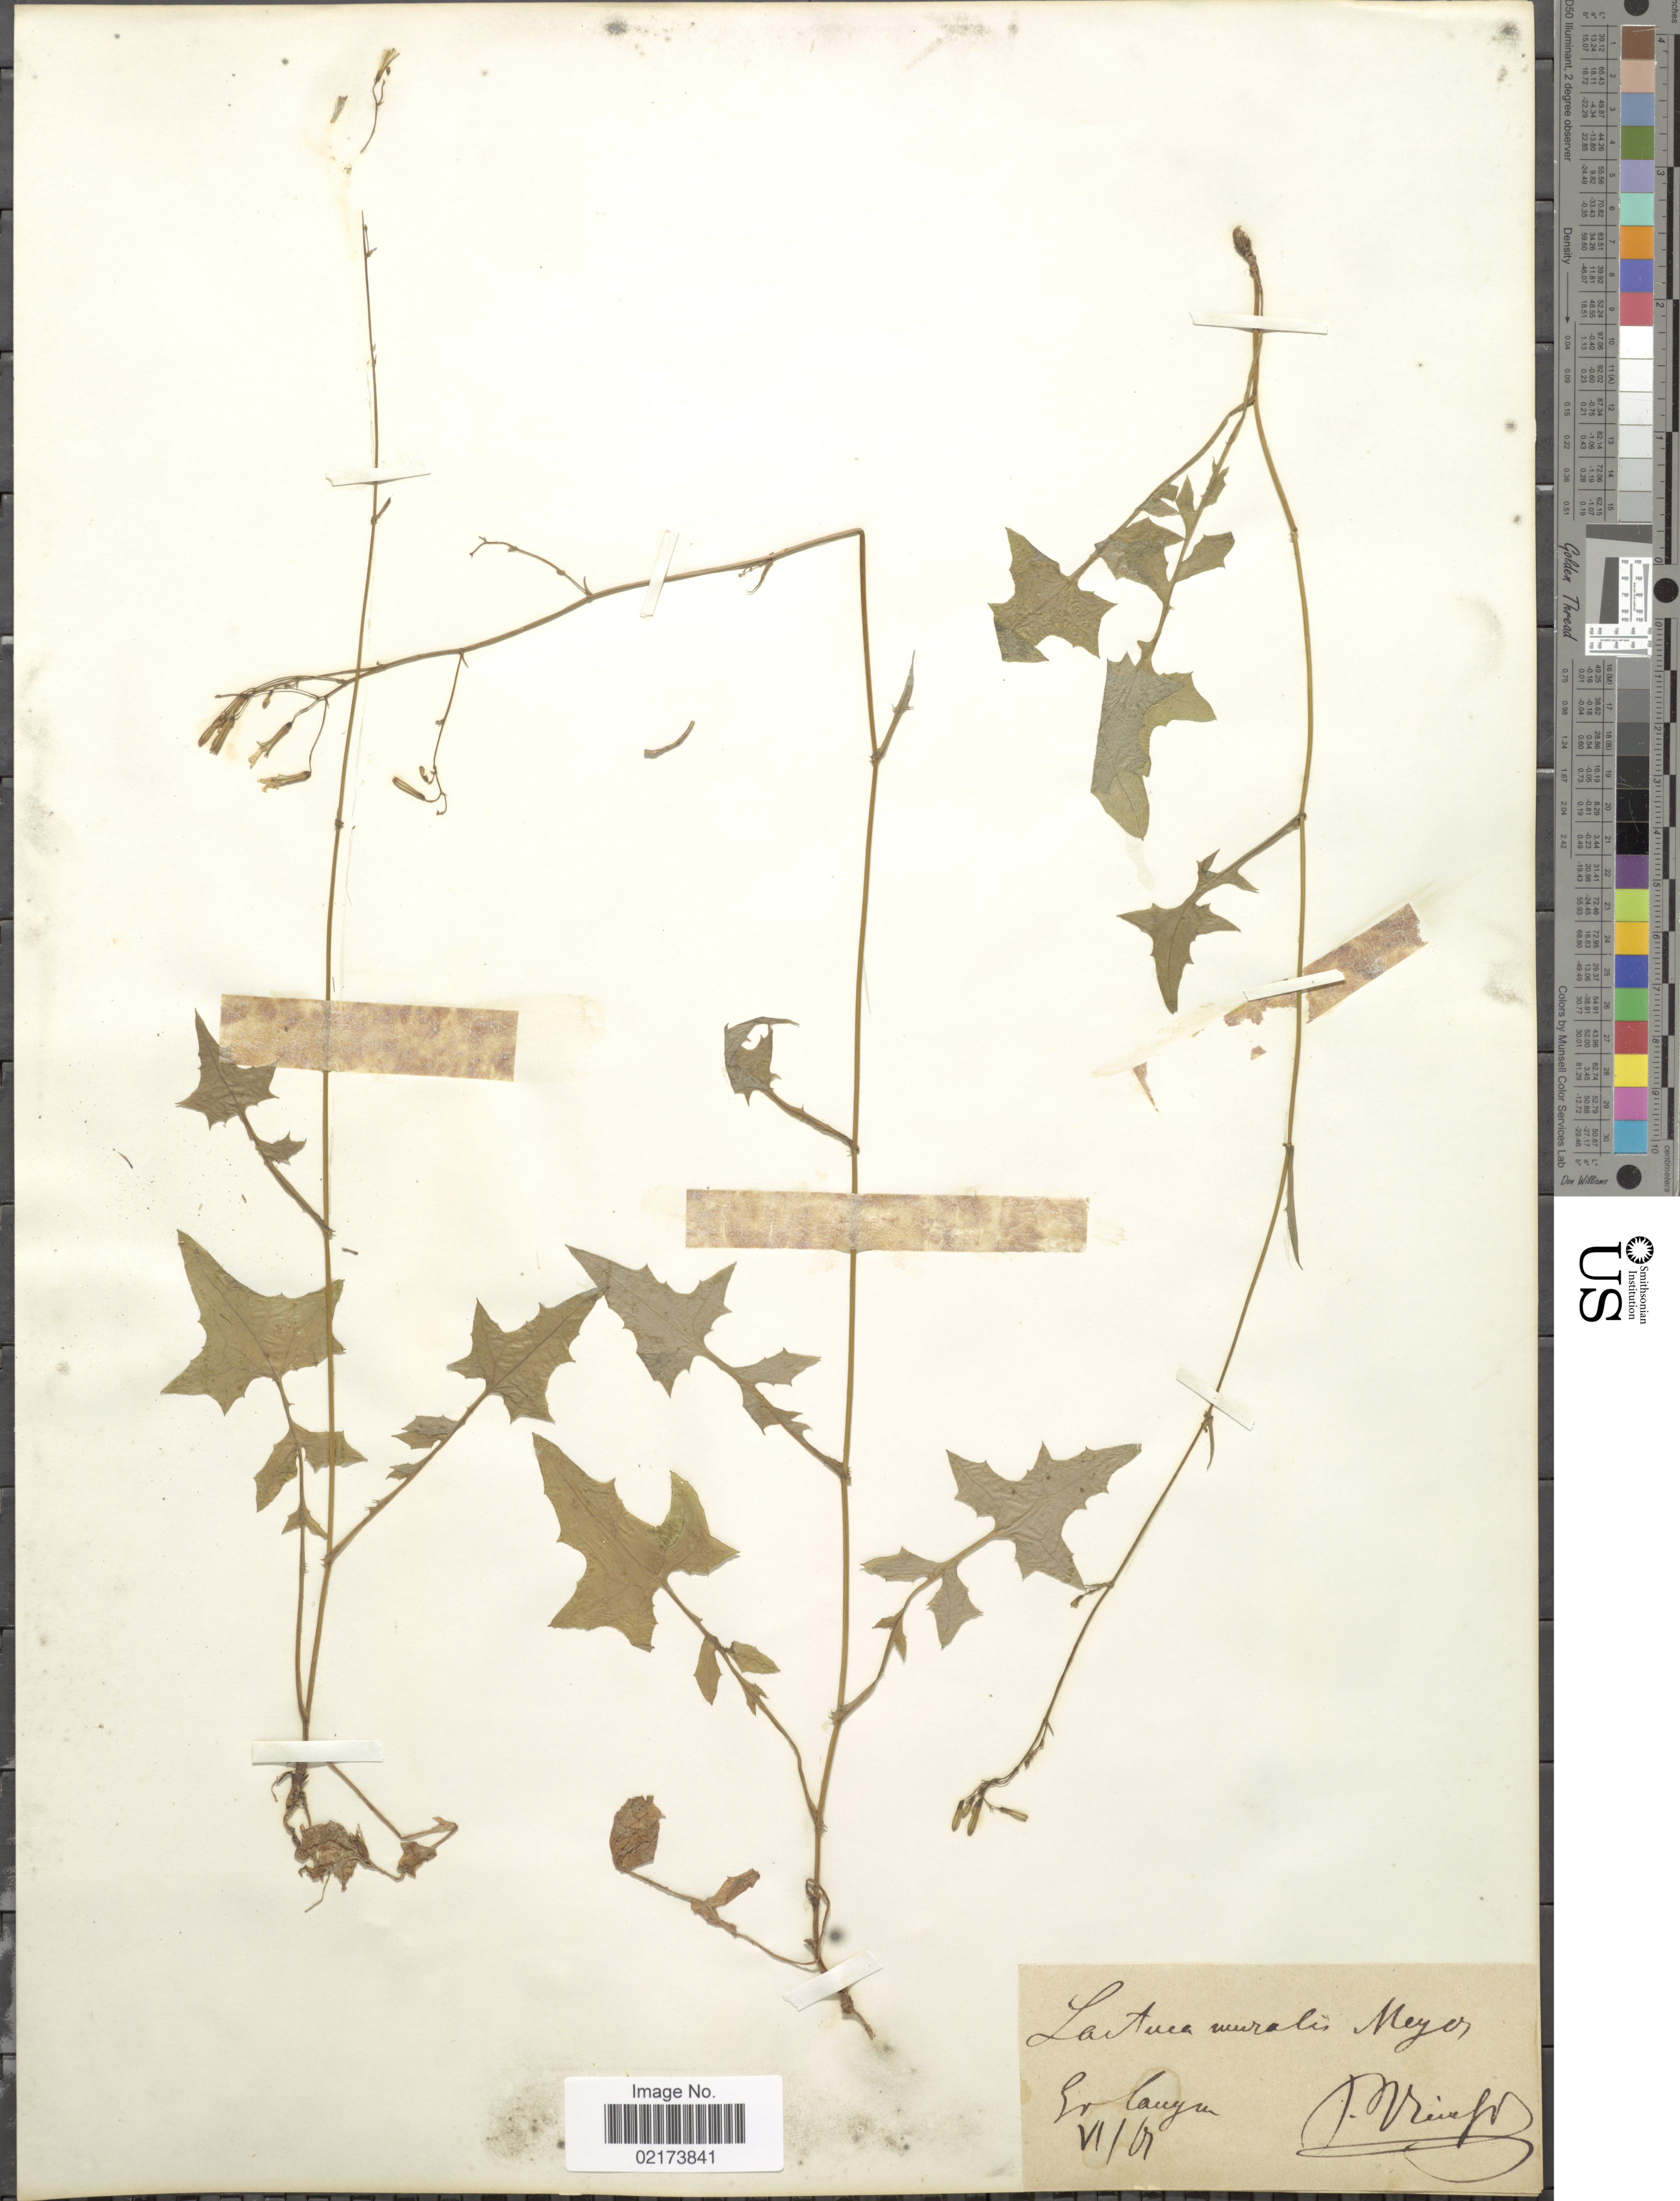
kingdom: Plantae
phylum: Tracheophyta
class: Magnoliopsida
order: Asterales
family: Asteraceae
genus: Lactuca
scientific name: Lactuca muralis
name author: (L.) Gaertn.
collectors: P. Reinsch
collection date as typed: Transcribed d/m/y: /7/61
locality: Solauyran [interpreted]